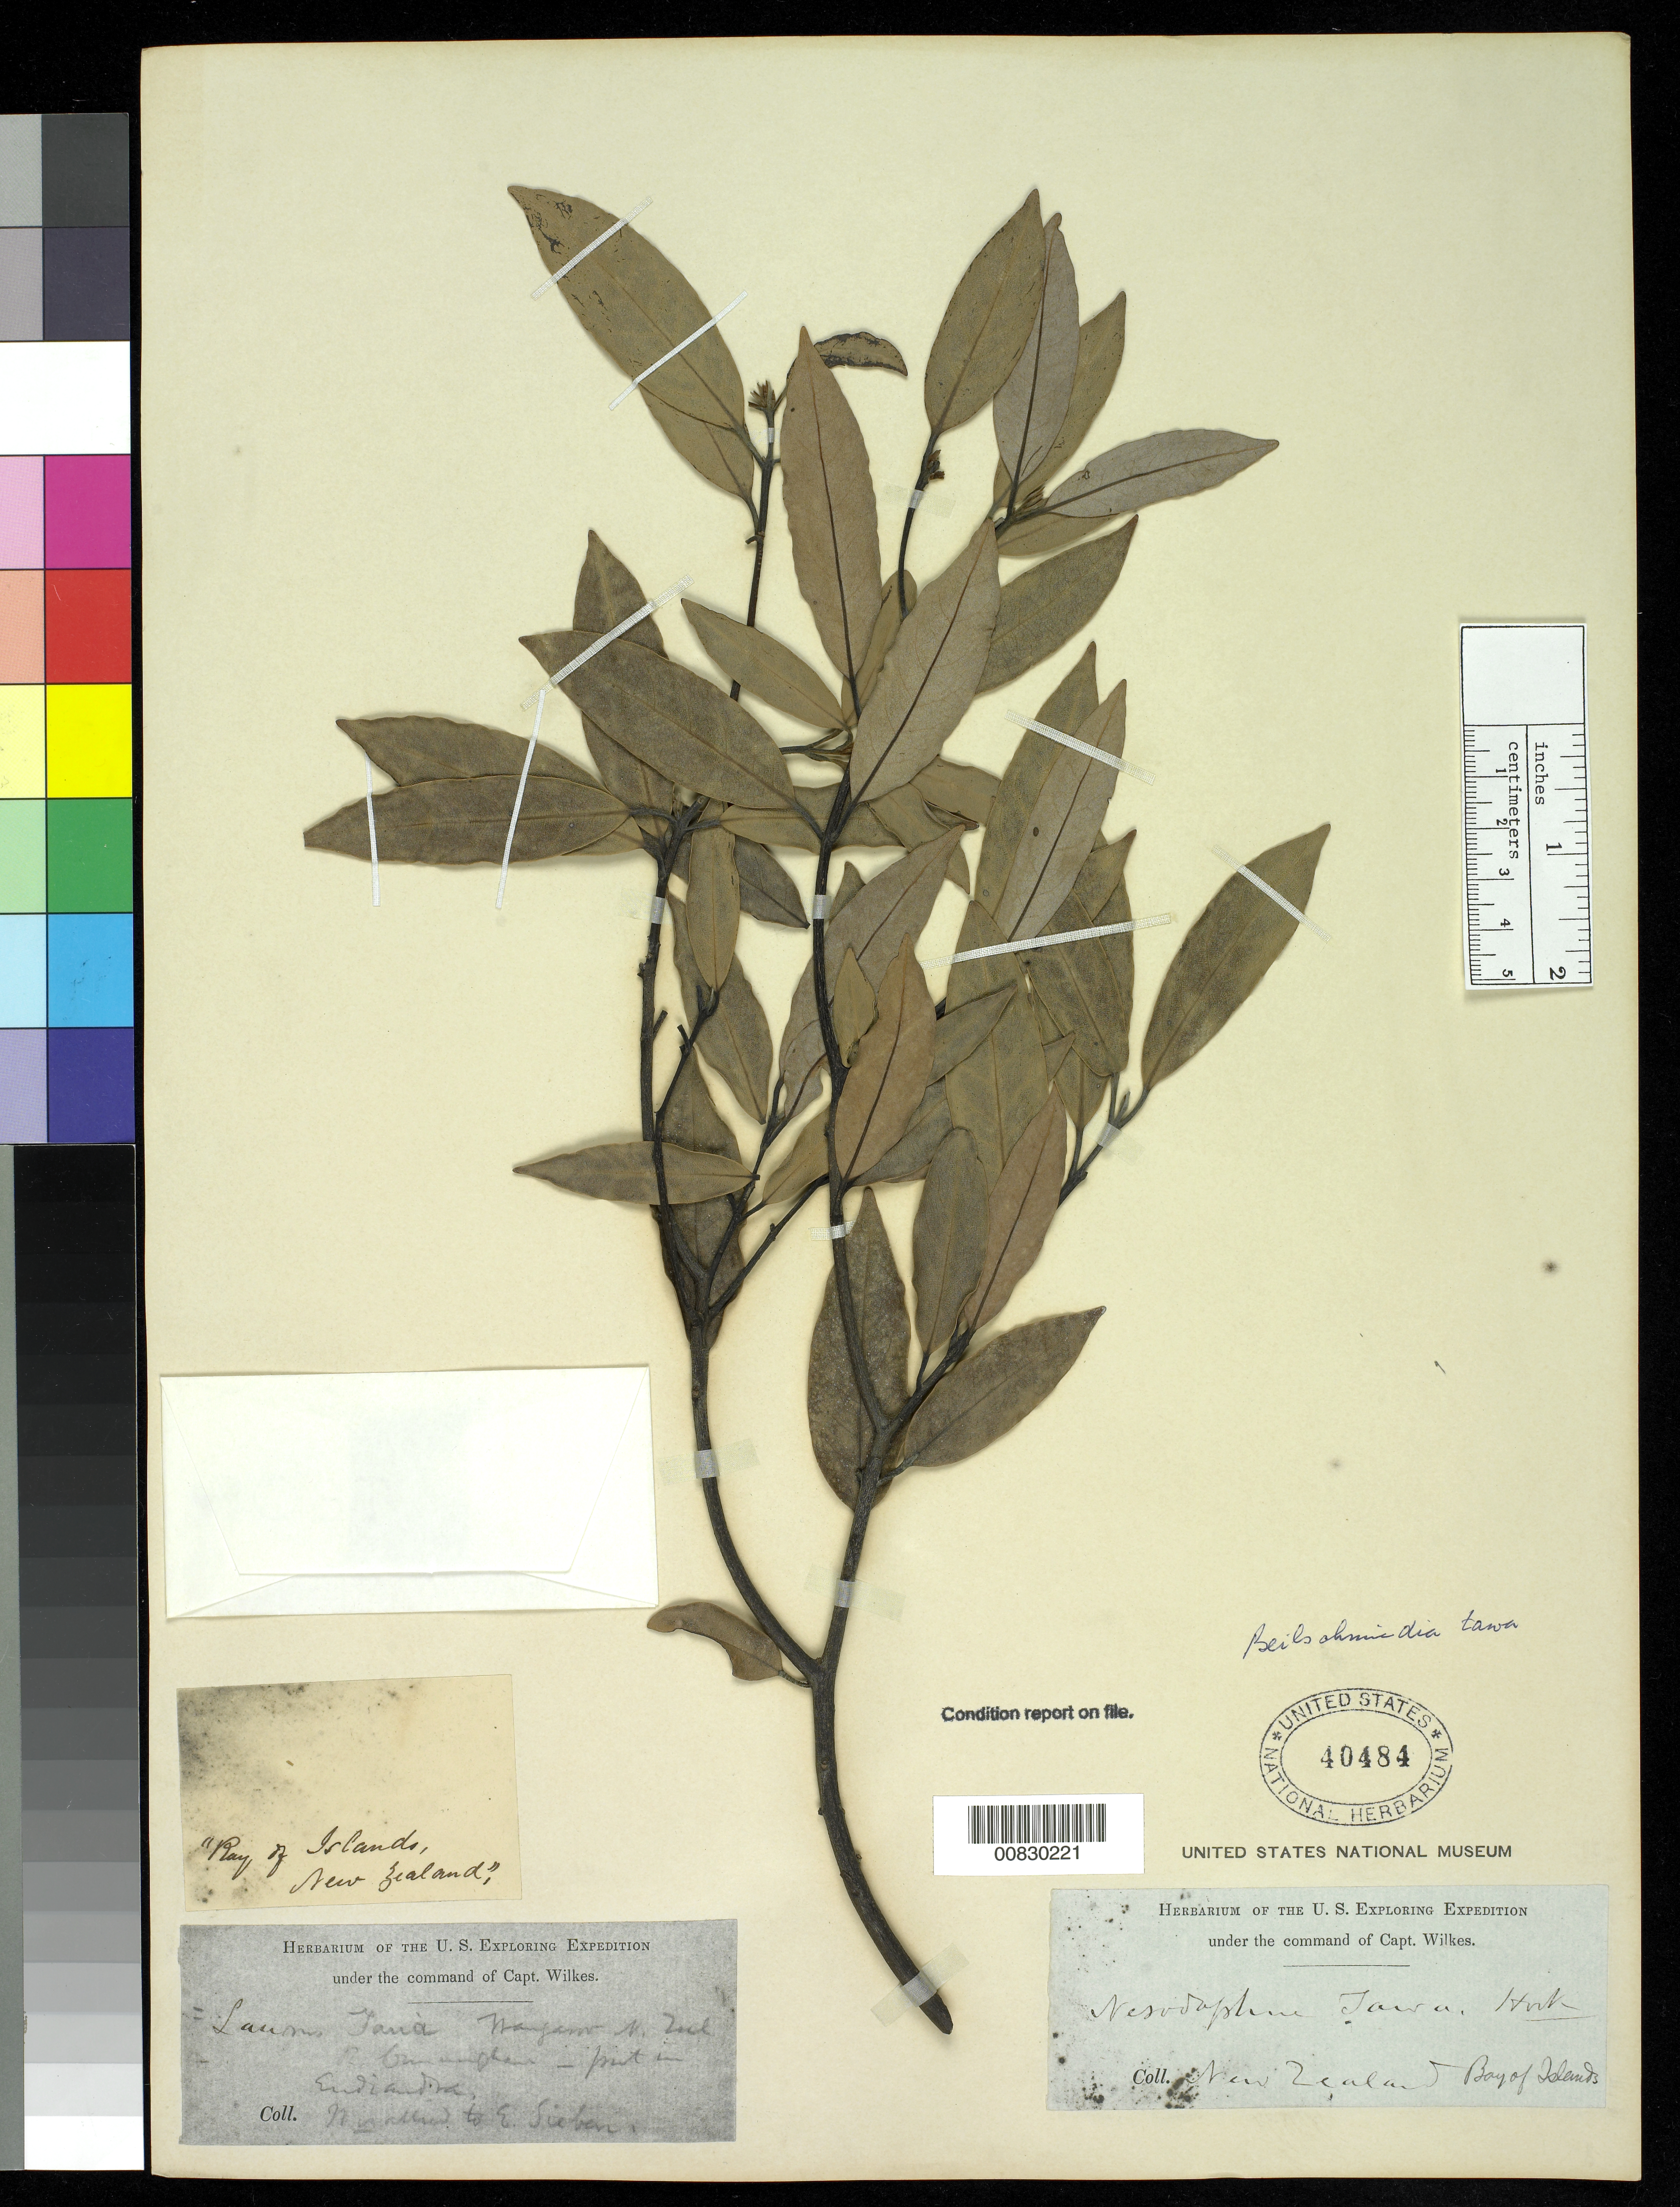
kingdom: Plantae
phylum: Tracheophyta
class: Magnoliopsida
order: Laurales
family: Lauraceae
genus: Beilschmiedia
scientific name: Beilschmiedia tawa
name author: Kirk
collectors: Wilkes Explor. Exped.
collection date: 1838/1842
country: New Zealand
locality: Bay of Islands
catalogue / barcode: US 40484